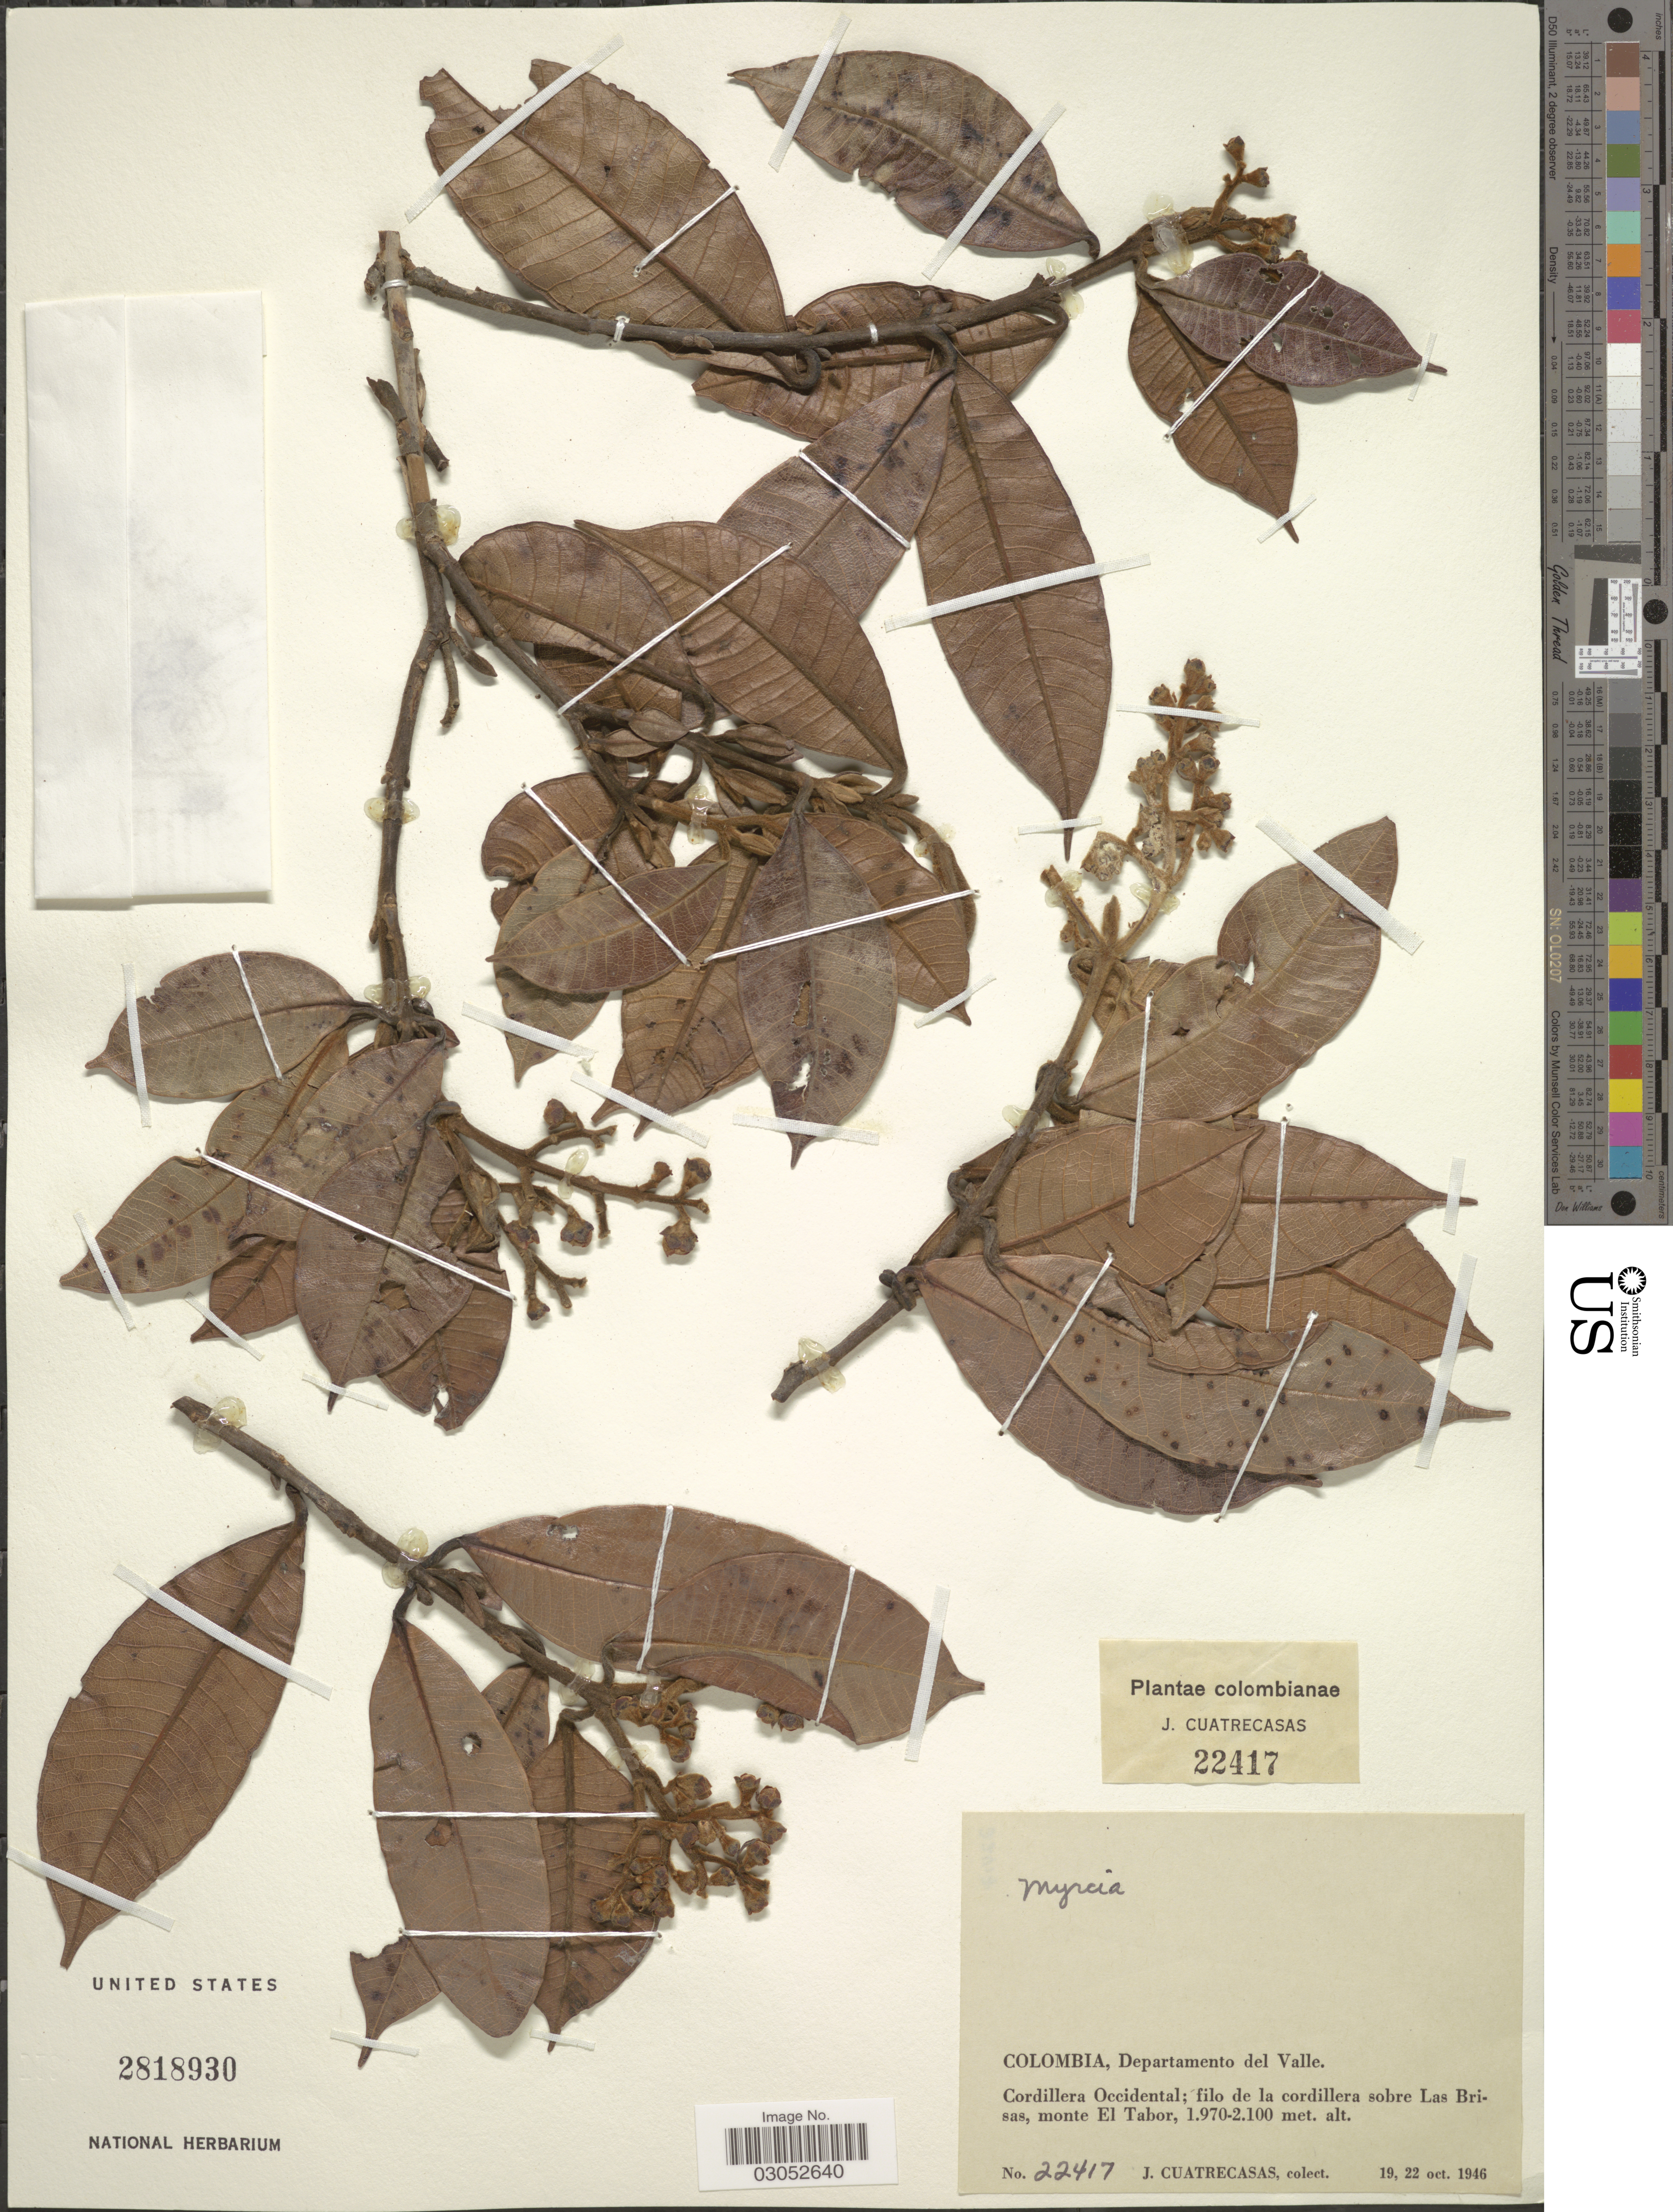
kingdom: Plantae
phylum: Tracheophyta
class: Magnoliopsida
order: Myrtales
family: Myrtaceae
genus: Myrcia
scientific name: Myrcia sp.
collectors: J. Cuatrecasas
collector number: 22417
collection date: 1946-10-19/1946-10-22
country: Colombia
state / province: Valle del Cauca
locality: Departamento del Valle. Cordillera Occidental; filo de la cordillera sobre Las Brisas, monte El Tabor.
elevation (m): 1970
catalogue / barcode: US 2818930